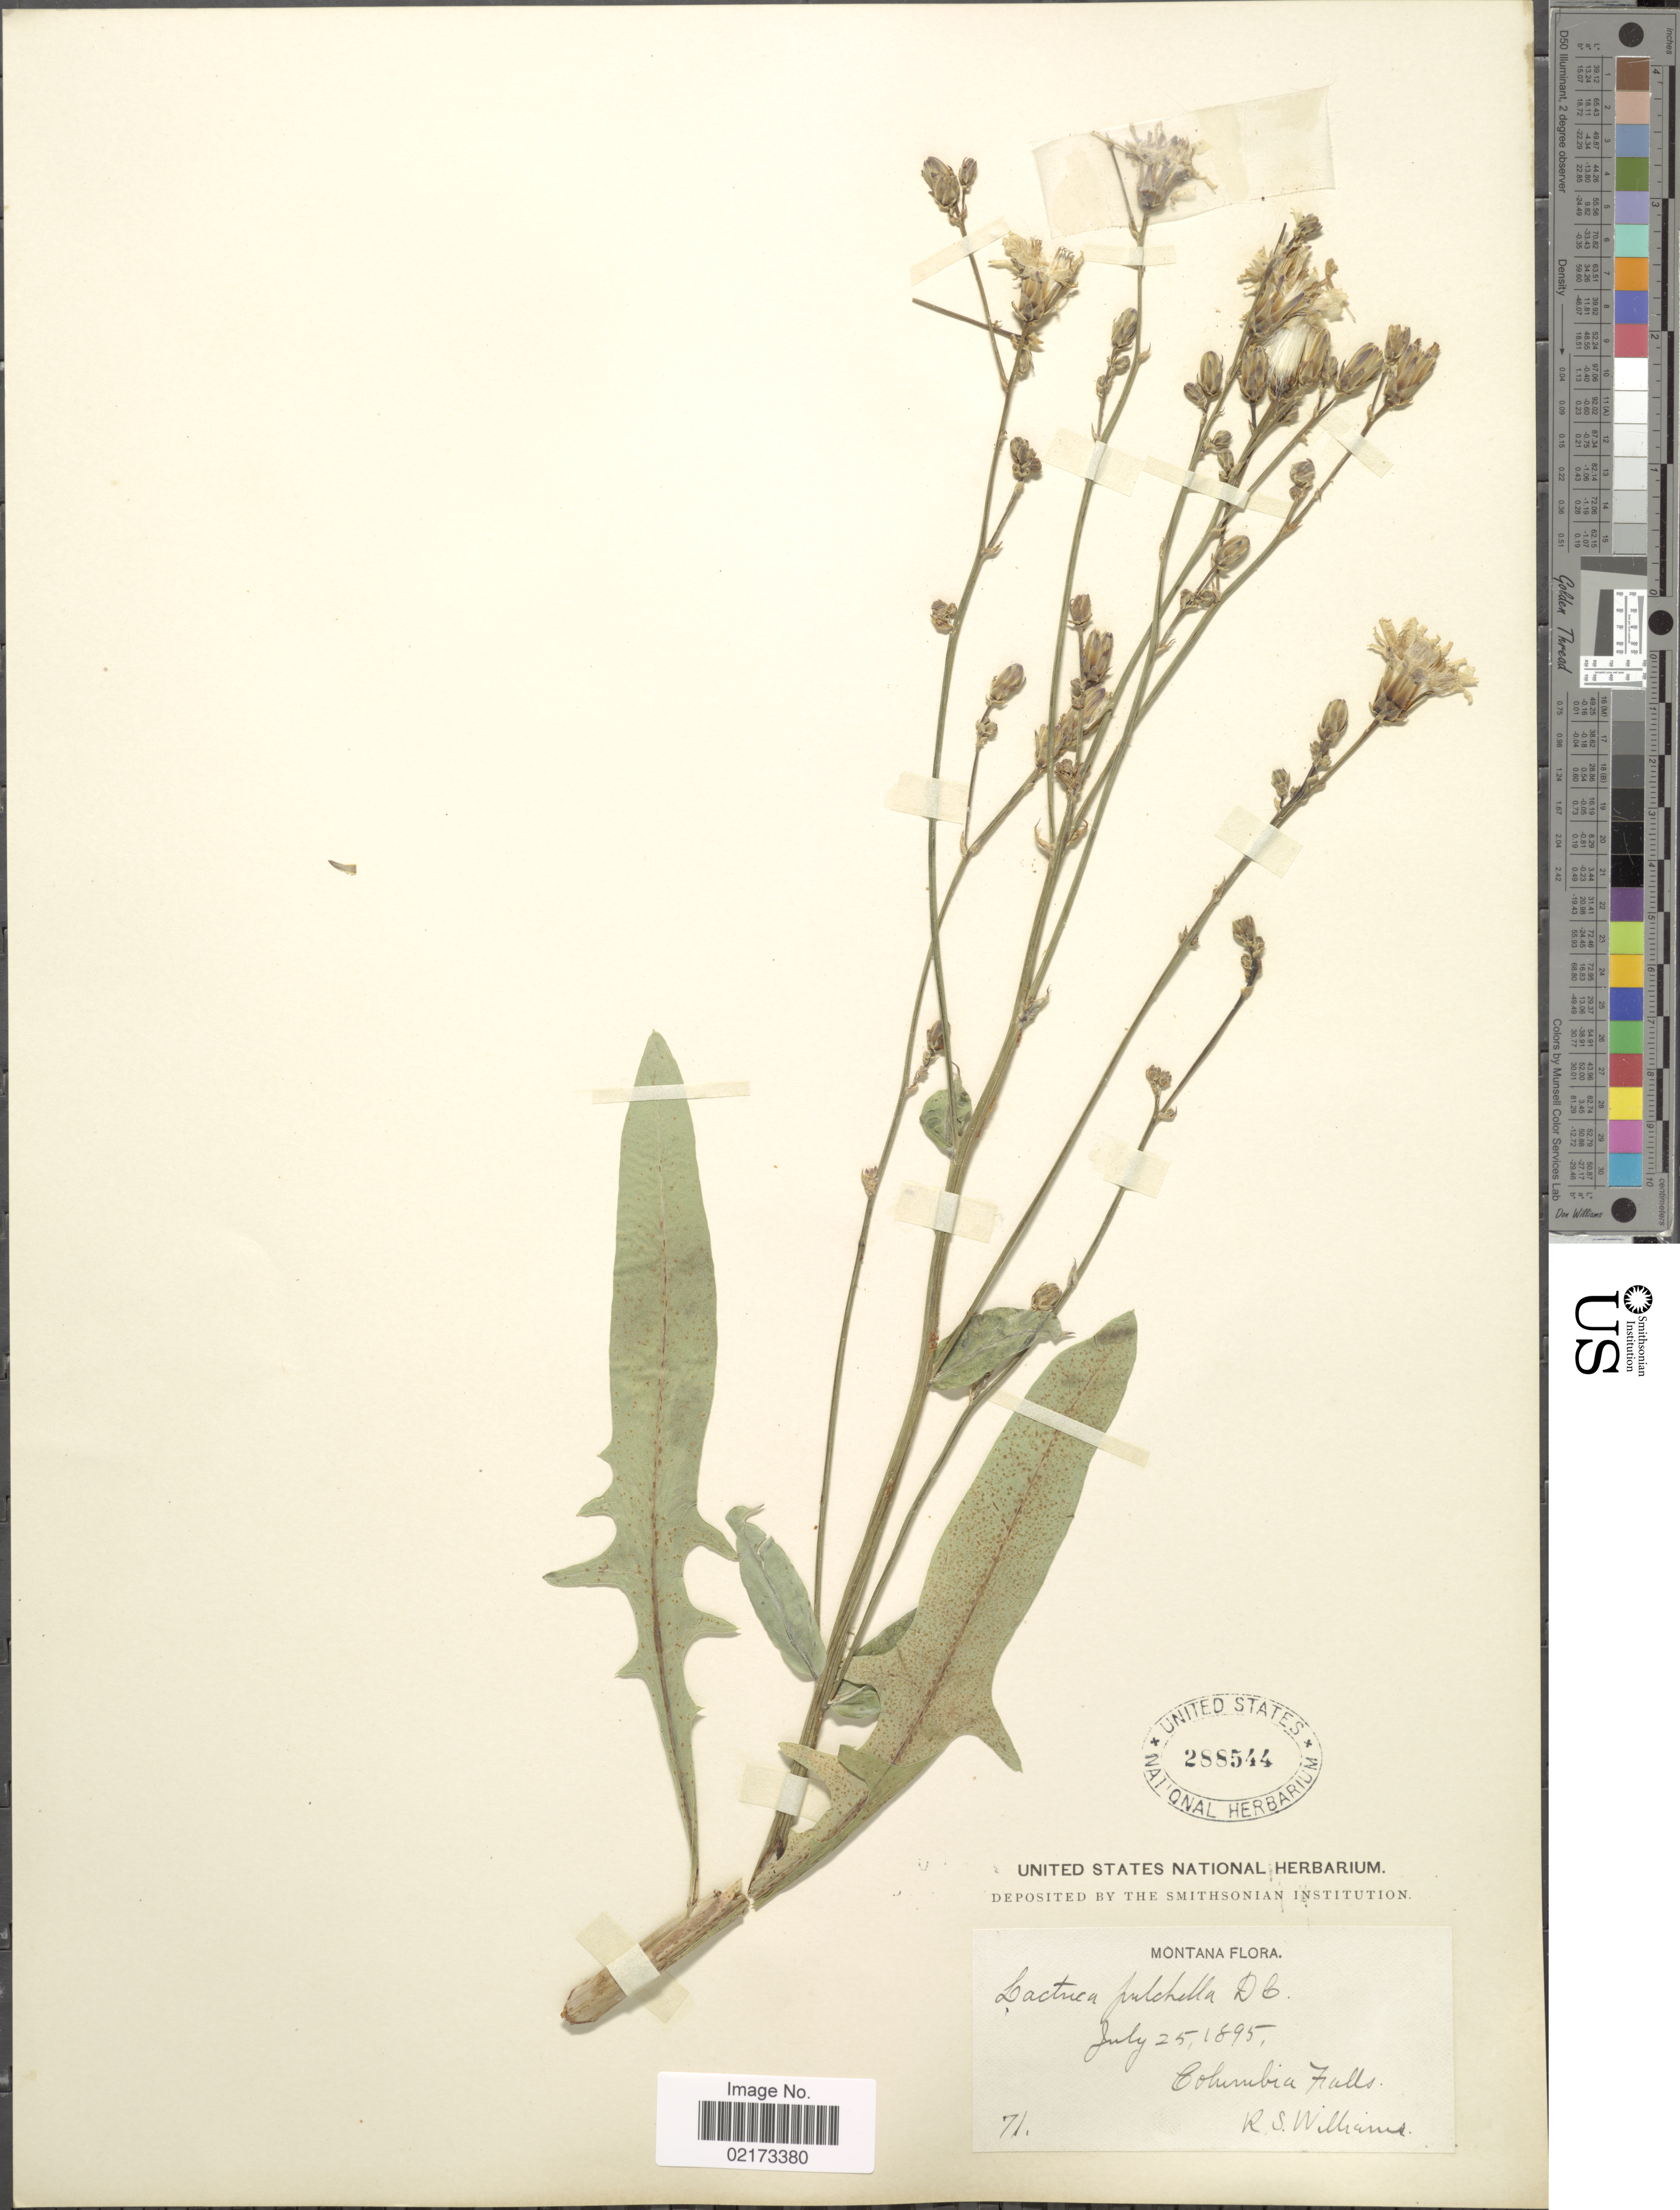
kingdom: Plantae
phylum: Tracheophyta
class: Magnoliopsida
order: Asterales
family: Asteraceae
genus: Lactuca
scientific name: Lactuca tatarica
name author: (L.) C.A. Mey.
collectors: R. S. Williams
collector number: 71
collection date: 1895-07-25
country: United States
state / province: Montana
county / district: Flathead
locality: Columbia Falls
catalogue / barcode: US 288544